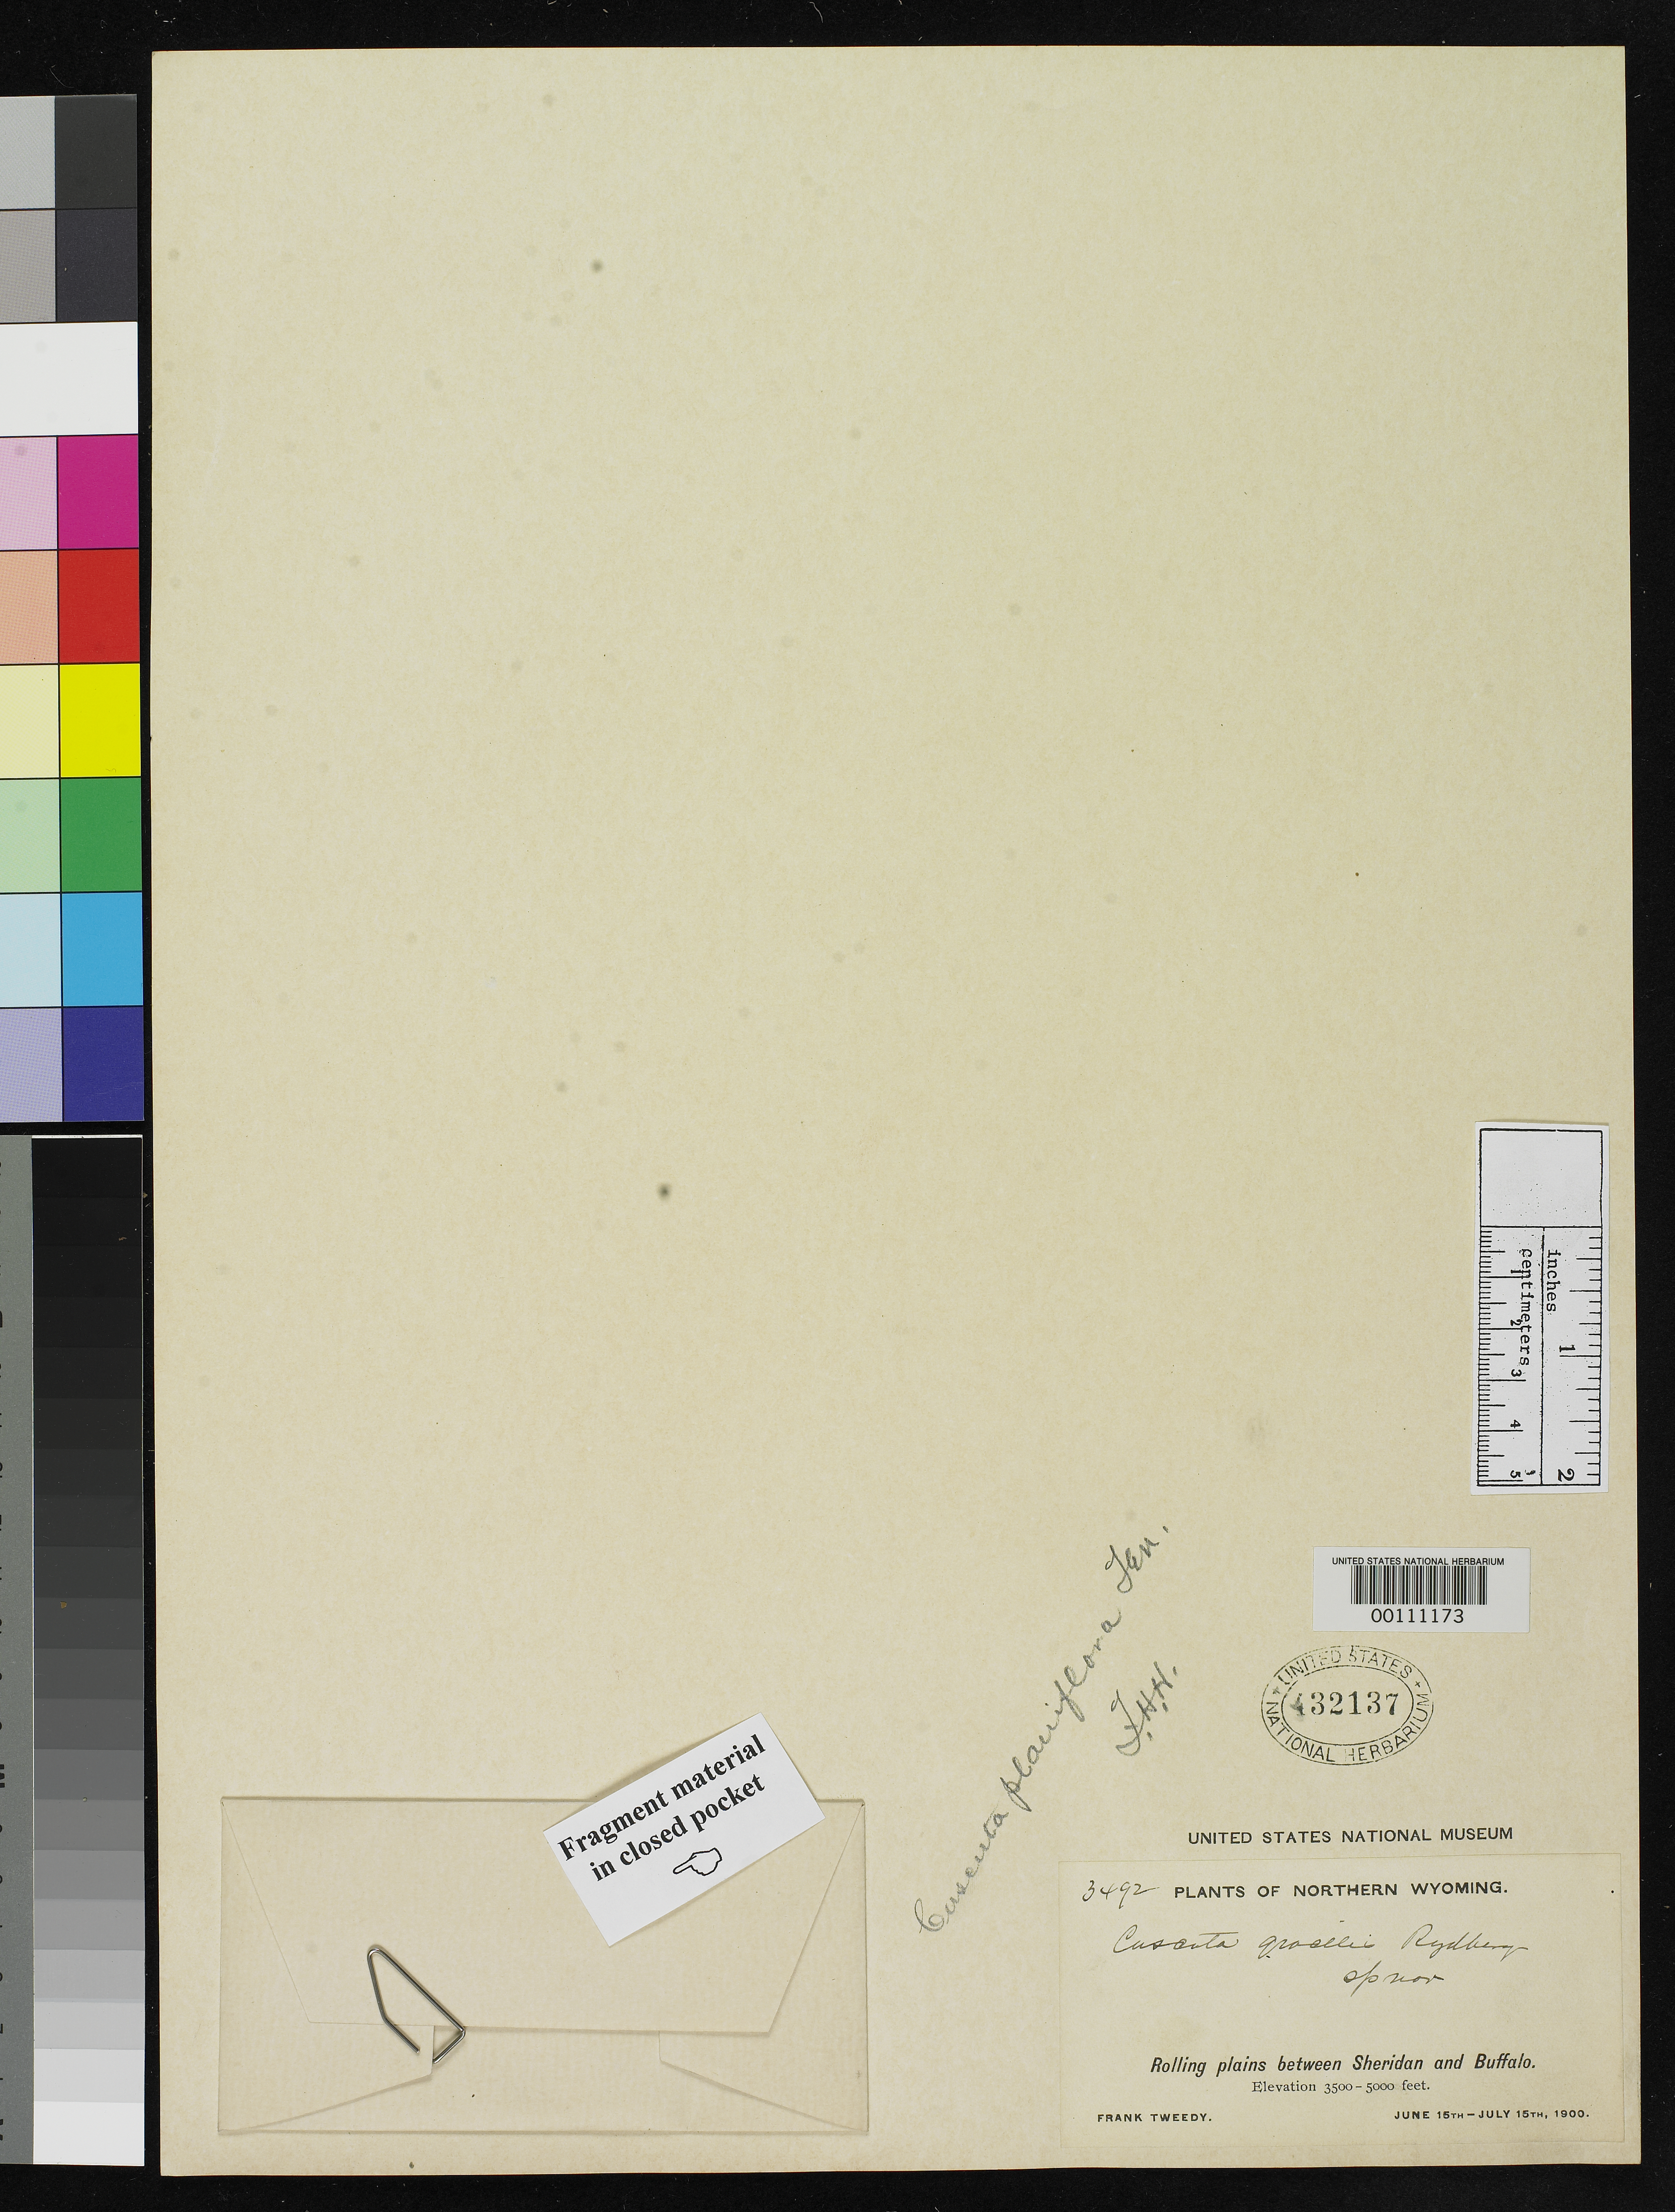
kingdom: Plantae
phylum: Tracheophyta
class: Magnoliopsida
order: Solanales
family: Convolvulaceae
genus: Cuscuta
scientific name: Cuscuta gracilis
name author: Rydb.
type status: Isotype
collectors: F. Tweedy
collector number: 3492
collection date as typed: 1900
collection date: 1900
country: United States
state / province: Wyoming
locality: Plains between Sheridan and Buffalo.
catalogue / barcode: US 432137